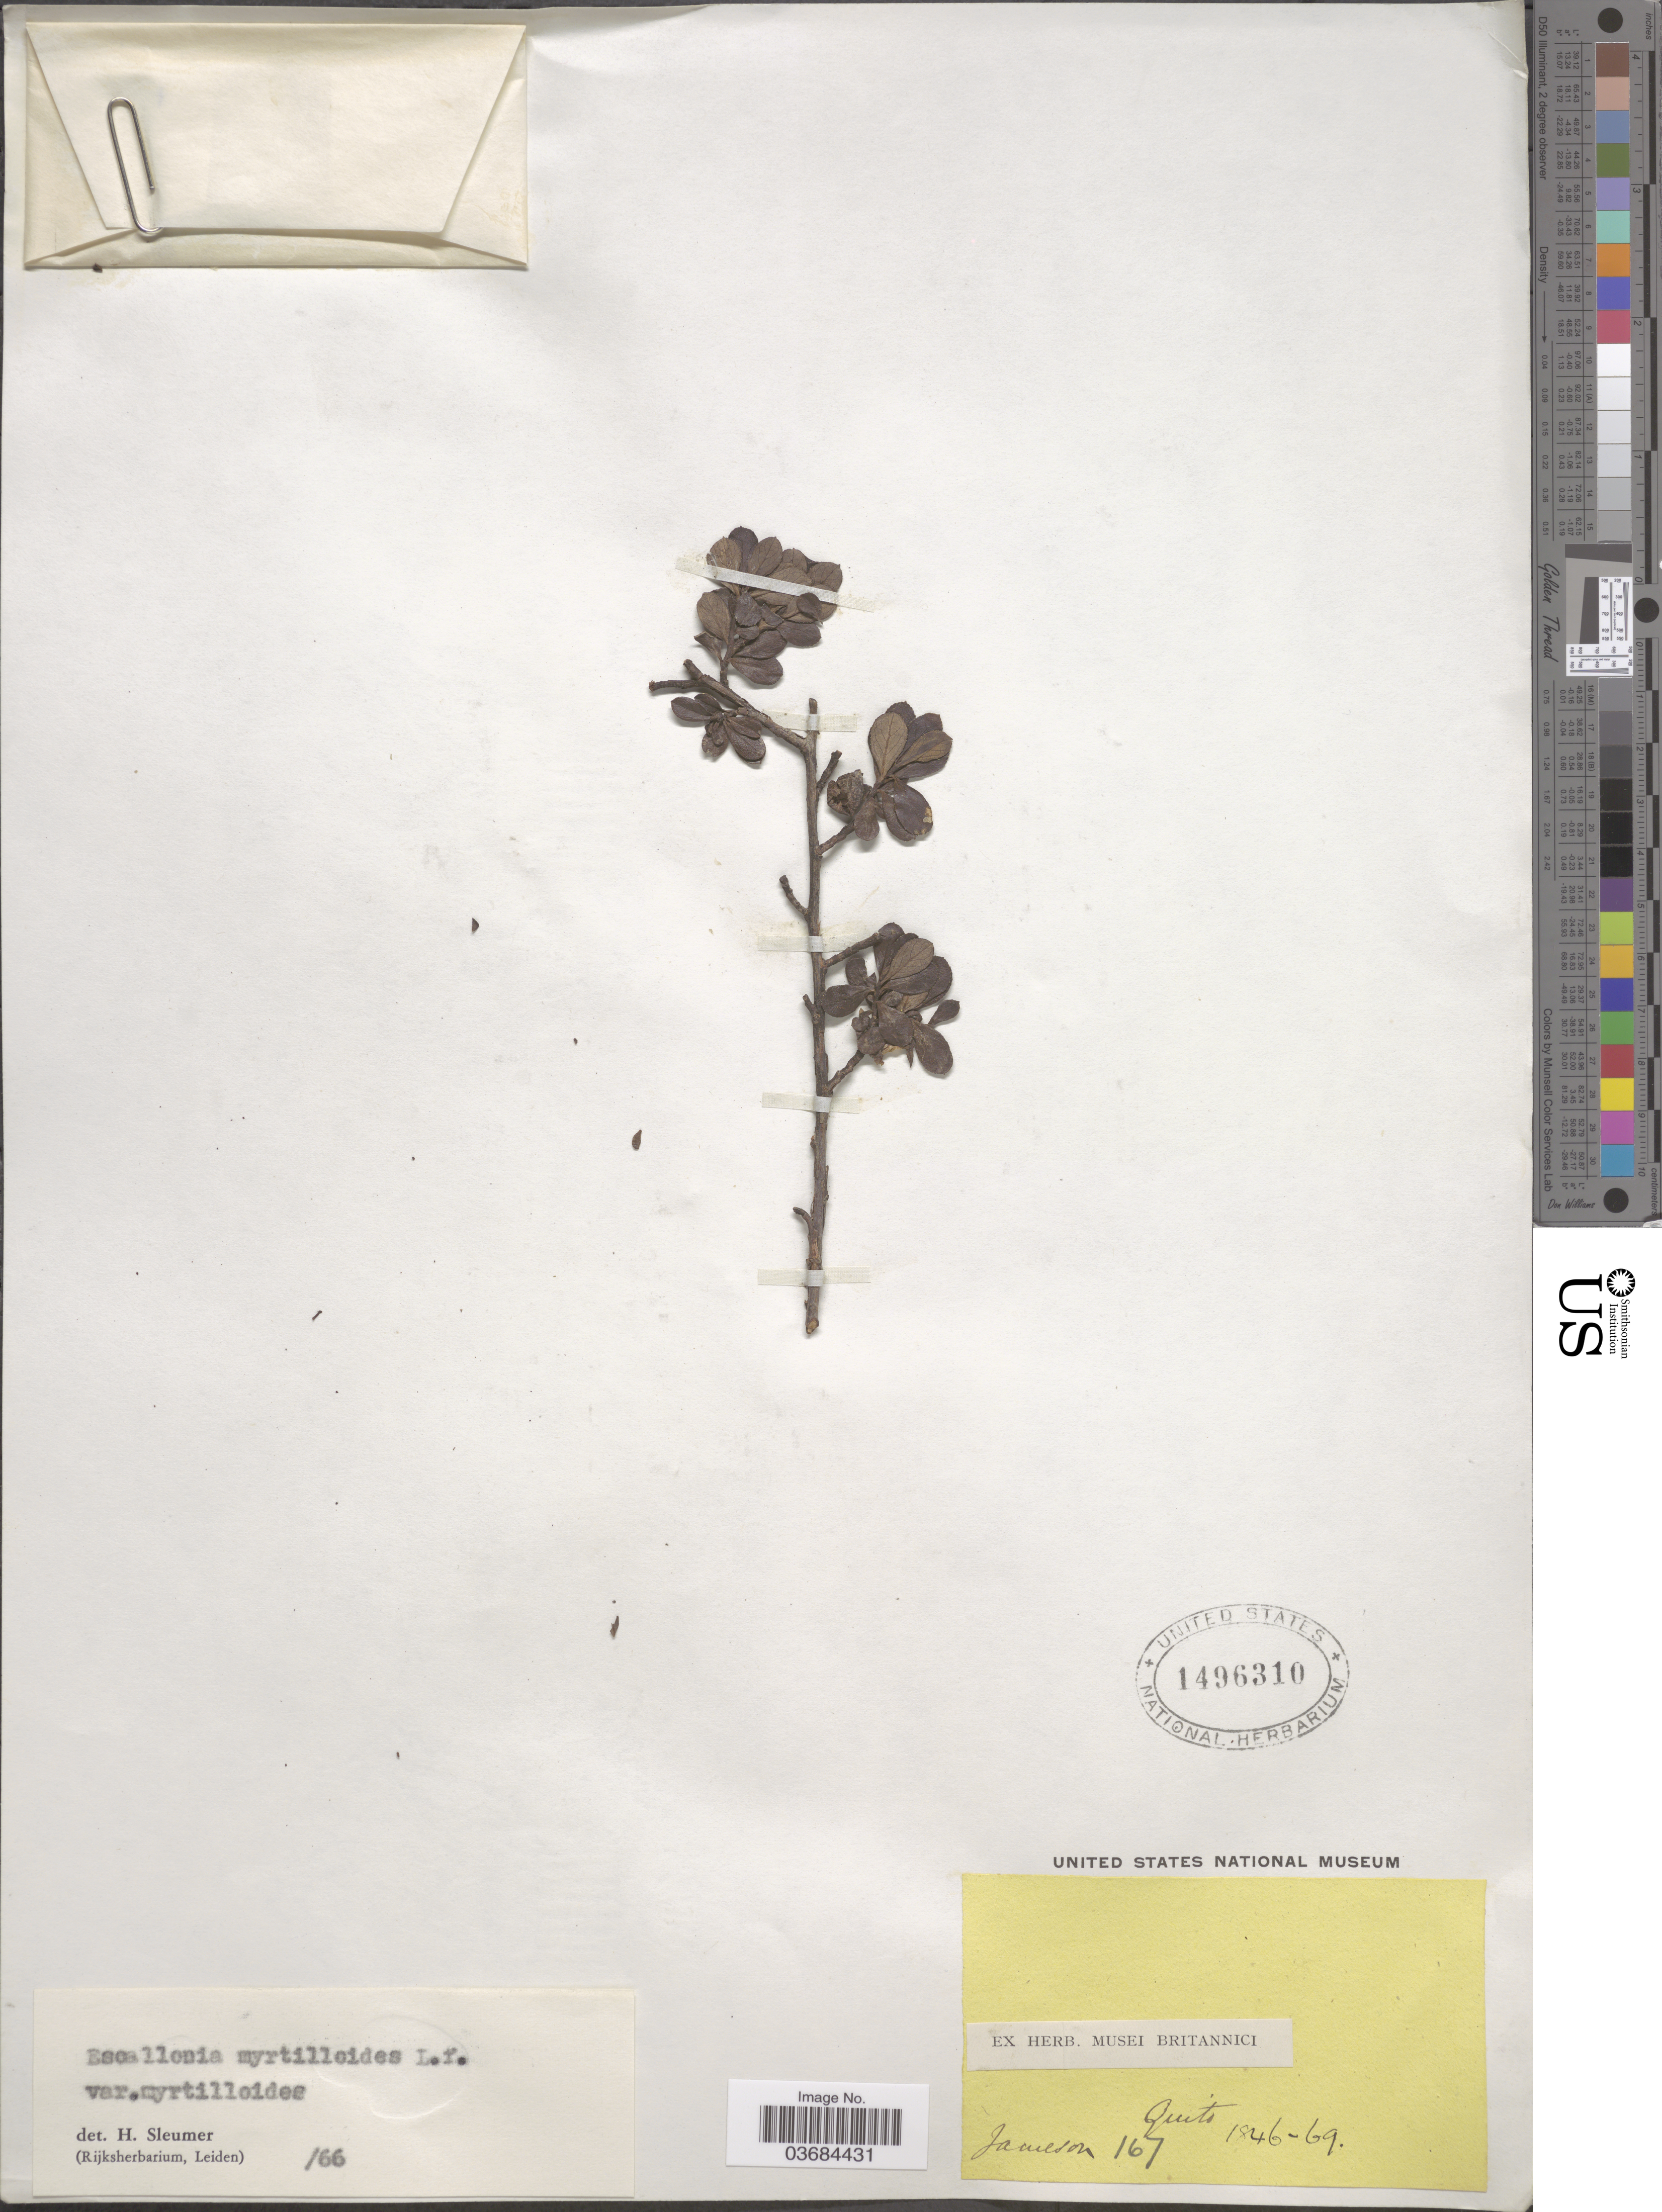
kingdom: Plantae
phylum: Tracheophyta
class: Magnoliopsida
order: Escalloniales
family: Escalloniaceae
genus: Escallonia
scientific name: Escallonia myrtilloides var. myrtilloides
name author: L. f.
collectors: -- Jameson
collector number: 167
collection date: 1846/1869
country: Ecuador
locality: Quito.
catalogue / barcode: US 1496310